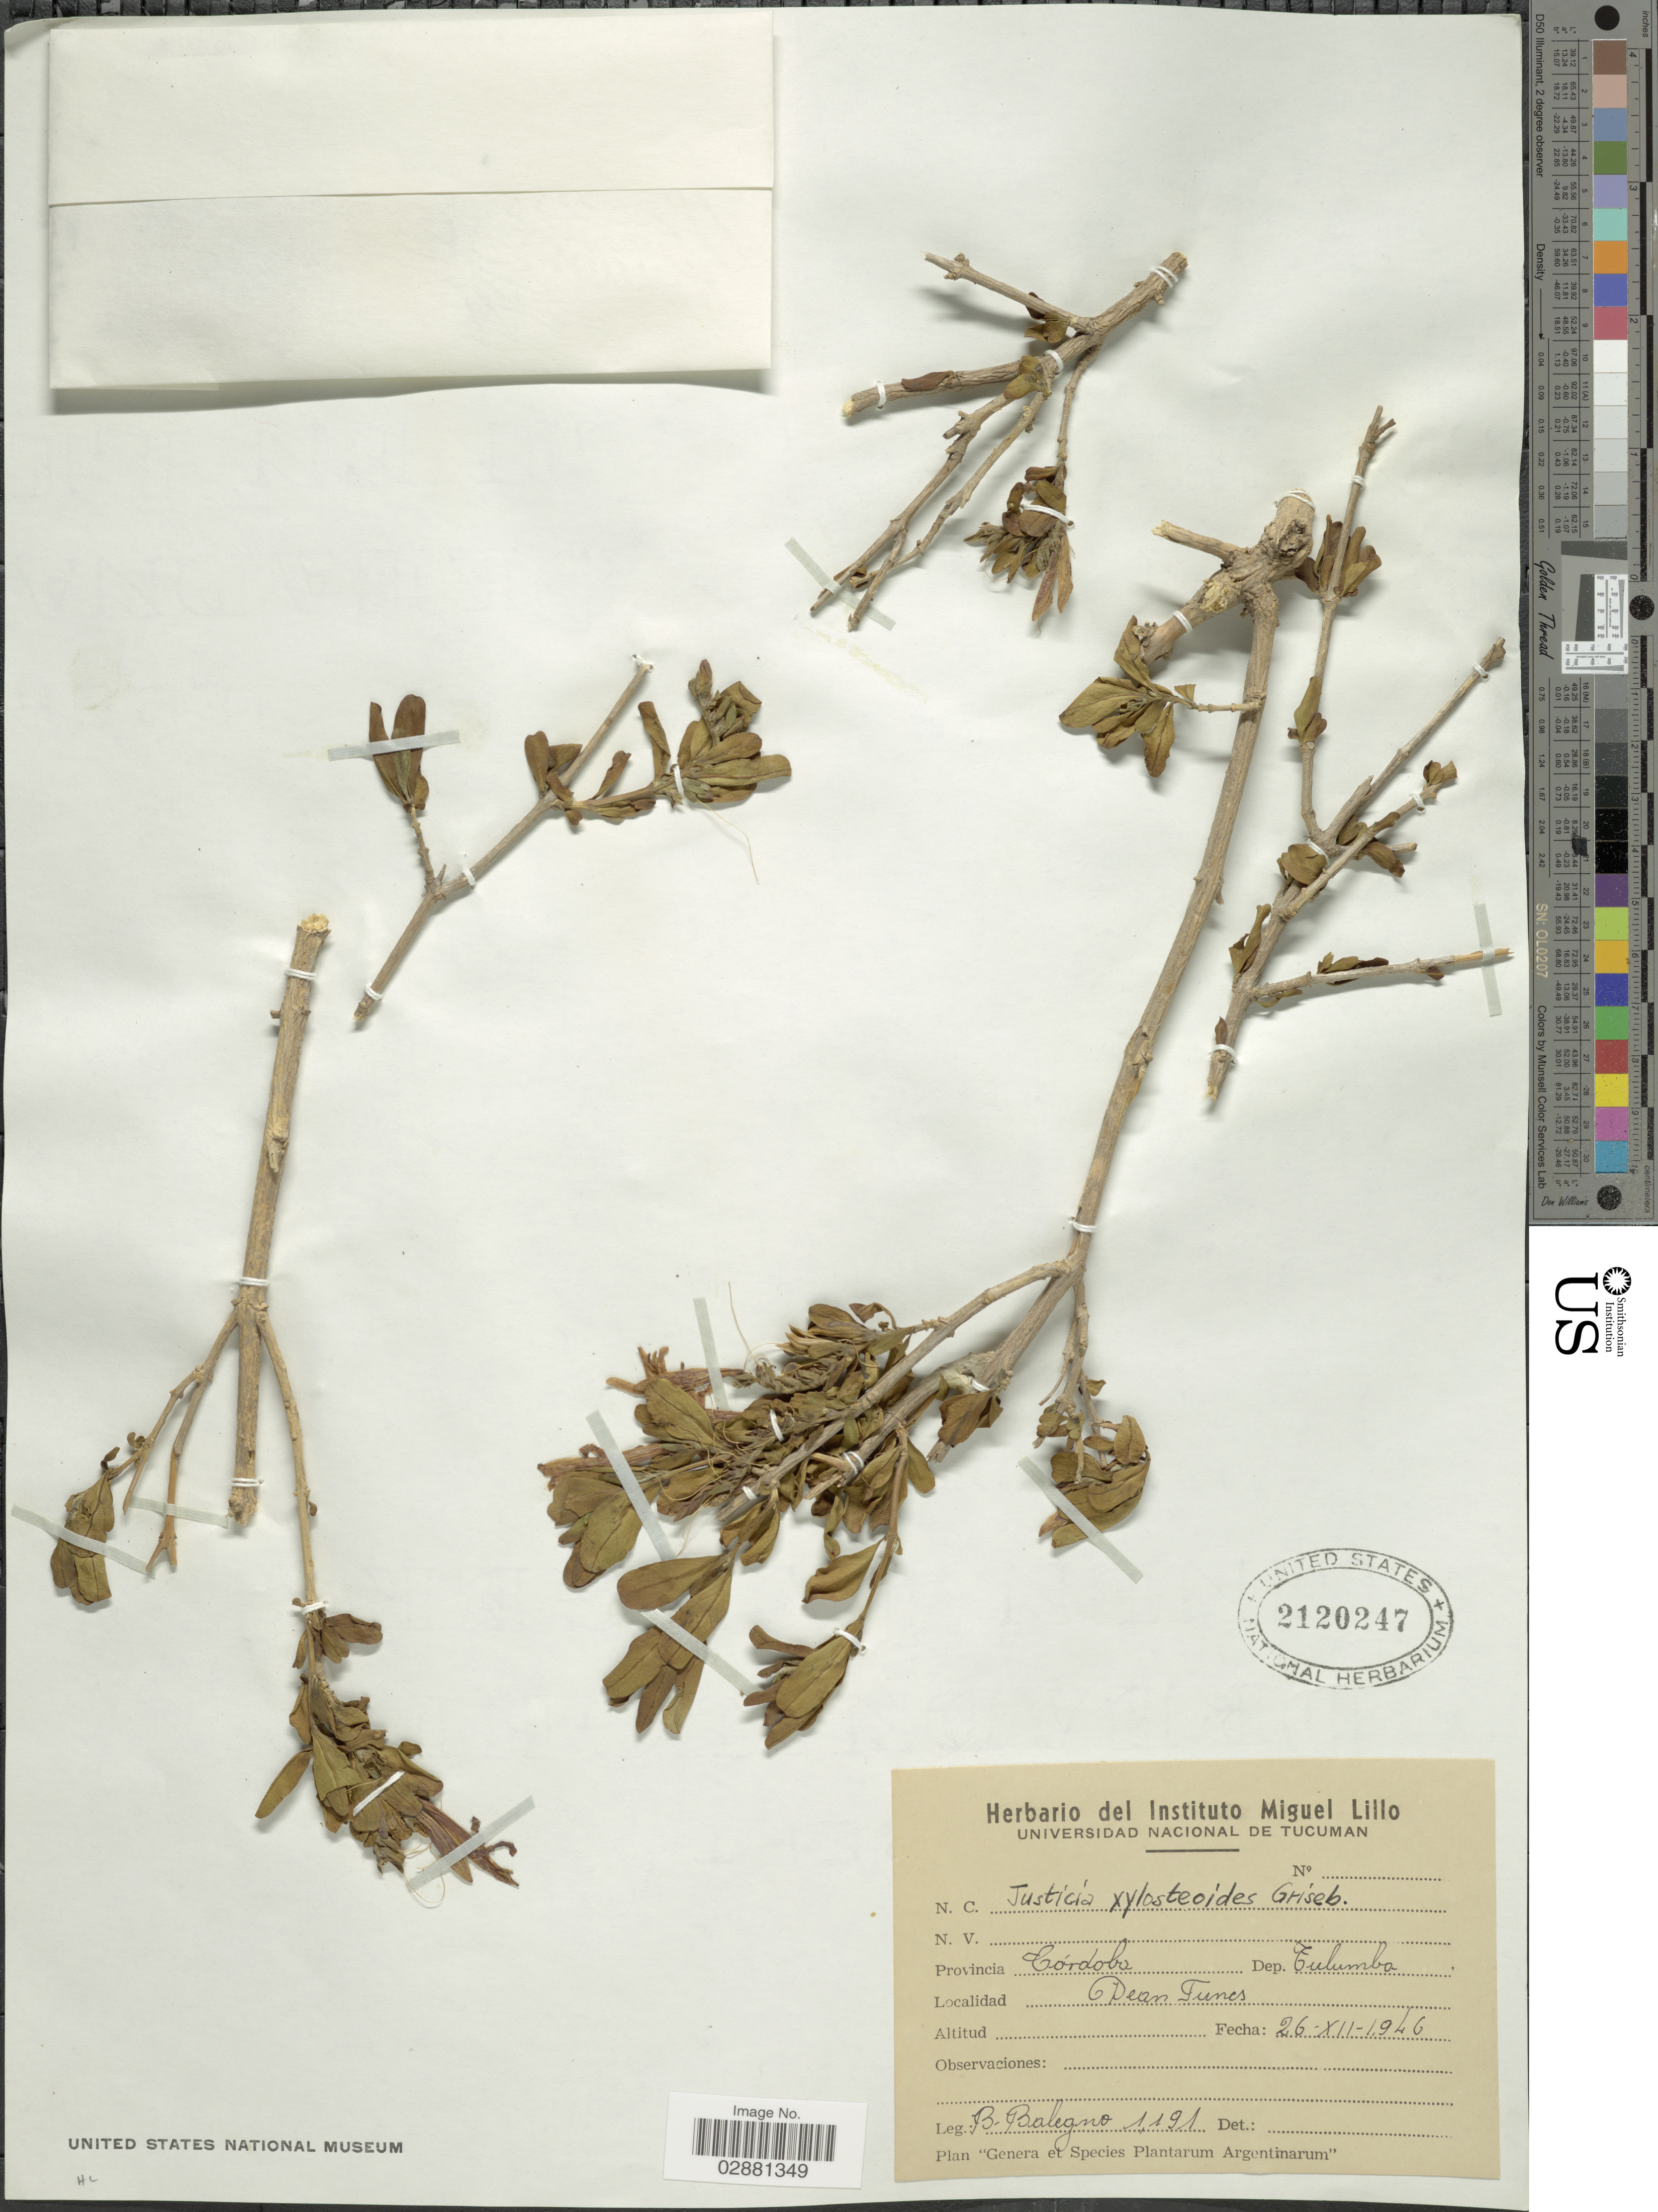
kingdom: Plantae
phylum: Tracheophyta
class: Magnoliopsida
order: Lamiales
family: Acanthaceae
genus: Justicia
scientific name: Justicia xylosteoides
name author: Griseb.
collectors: B. Balegno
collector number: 1191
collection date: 1946-12-26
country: Argentina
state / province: Cordoba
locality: Dep. Tulumba, Dean Tunes.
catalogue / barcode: US 2120247